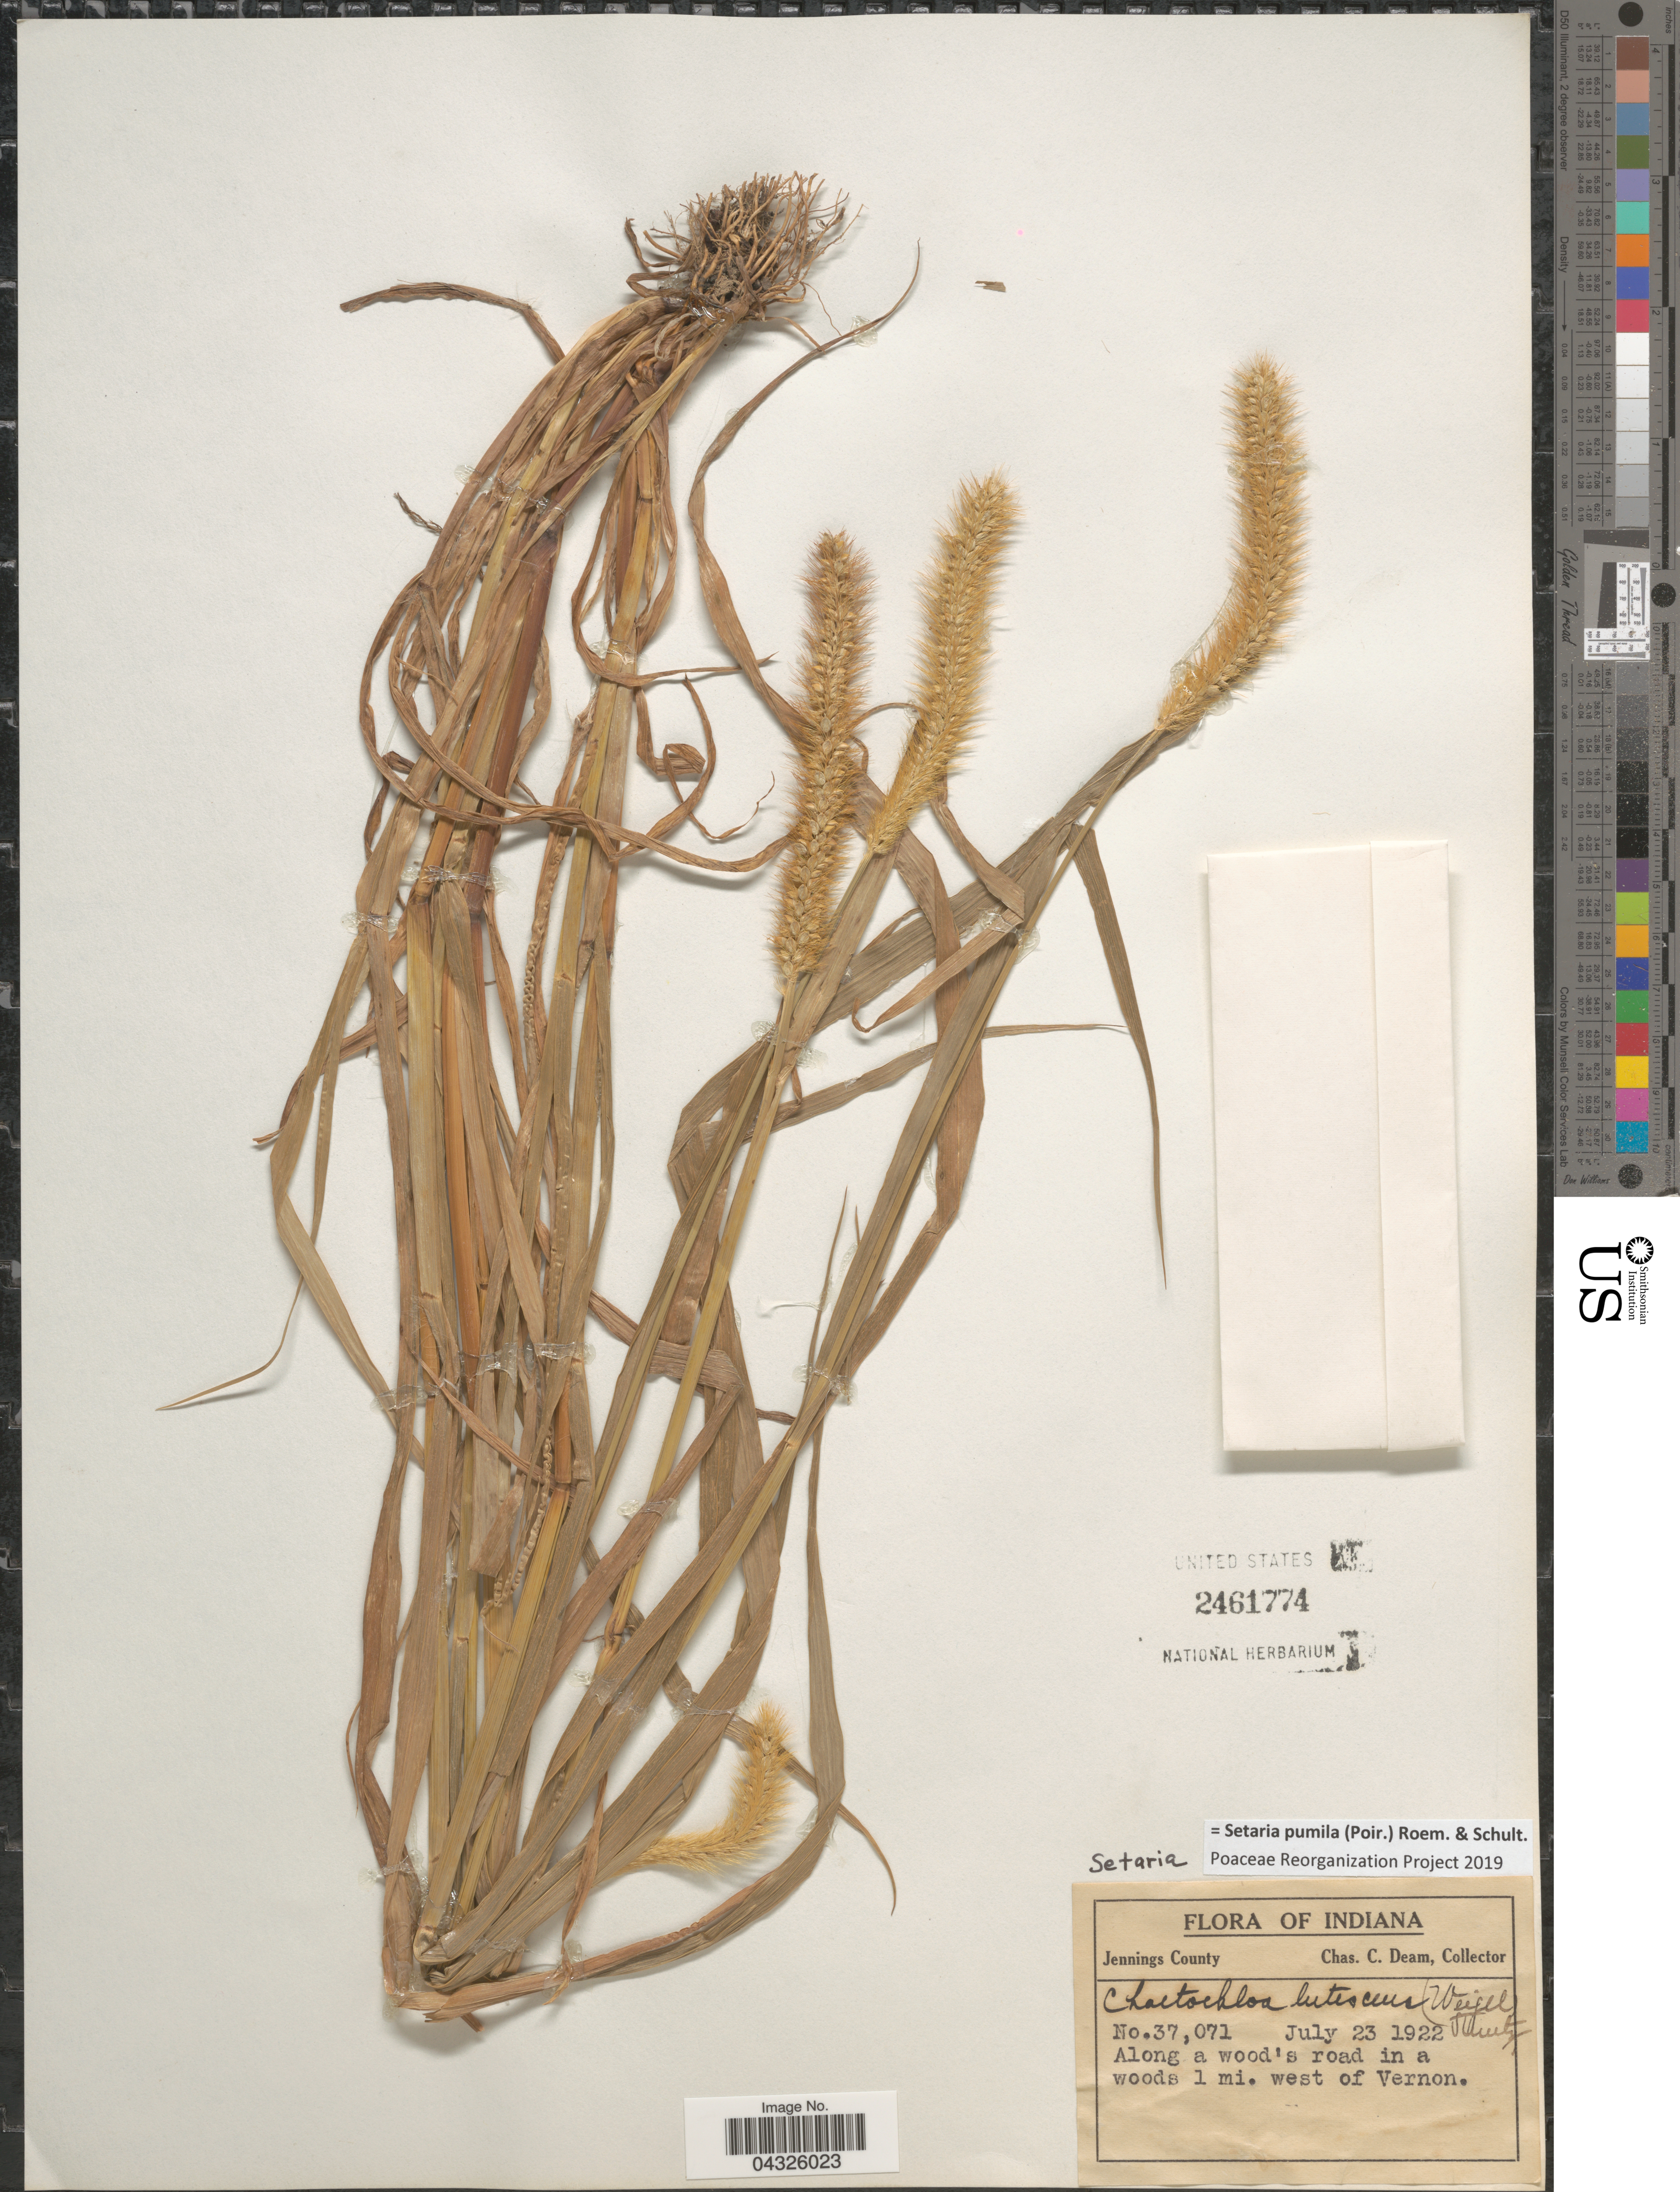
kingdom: Plantae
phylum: Tracheophyta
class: Liliopsida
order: Poales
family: Poaceae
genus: Setaria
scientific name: Setaria pumila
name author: (Poir.) Roem. & Schult.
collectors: C. C. Deam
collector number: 37071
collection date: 1922-07-23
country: United States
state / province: Indiana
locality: Jennings County. Along a wood's road in a woods 1 mi. west of Vernon.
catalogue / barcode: US 2461774